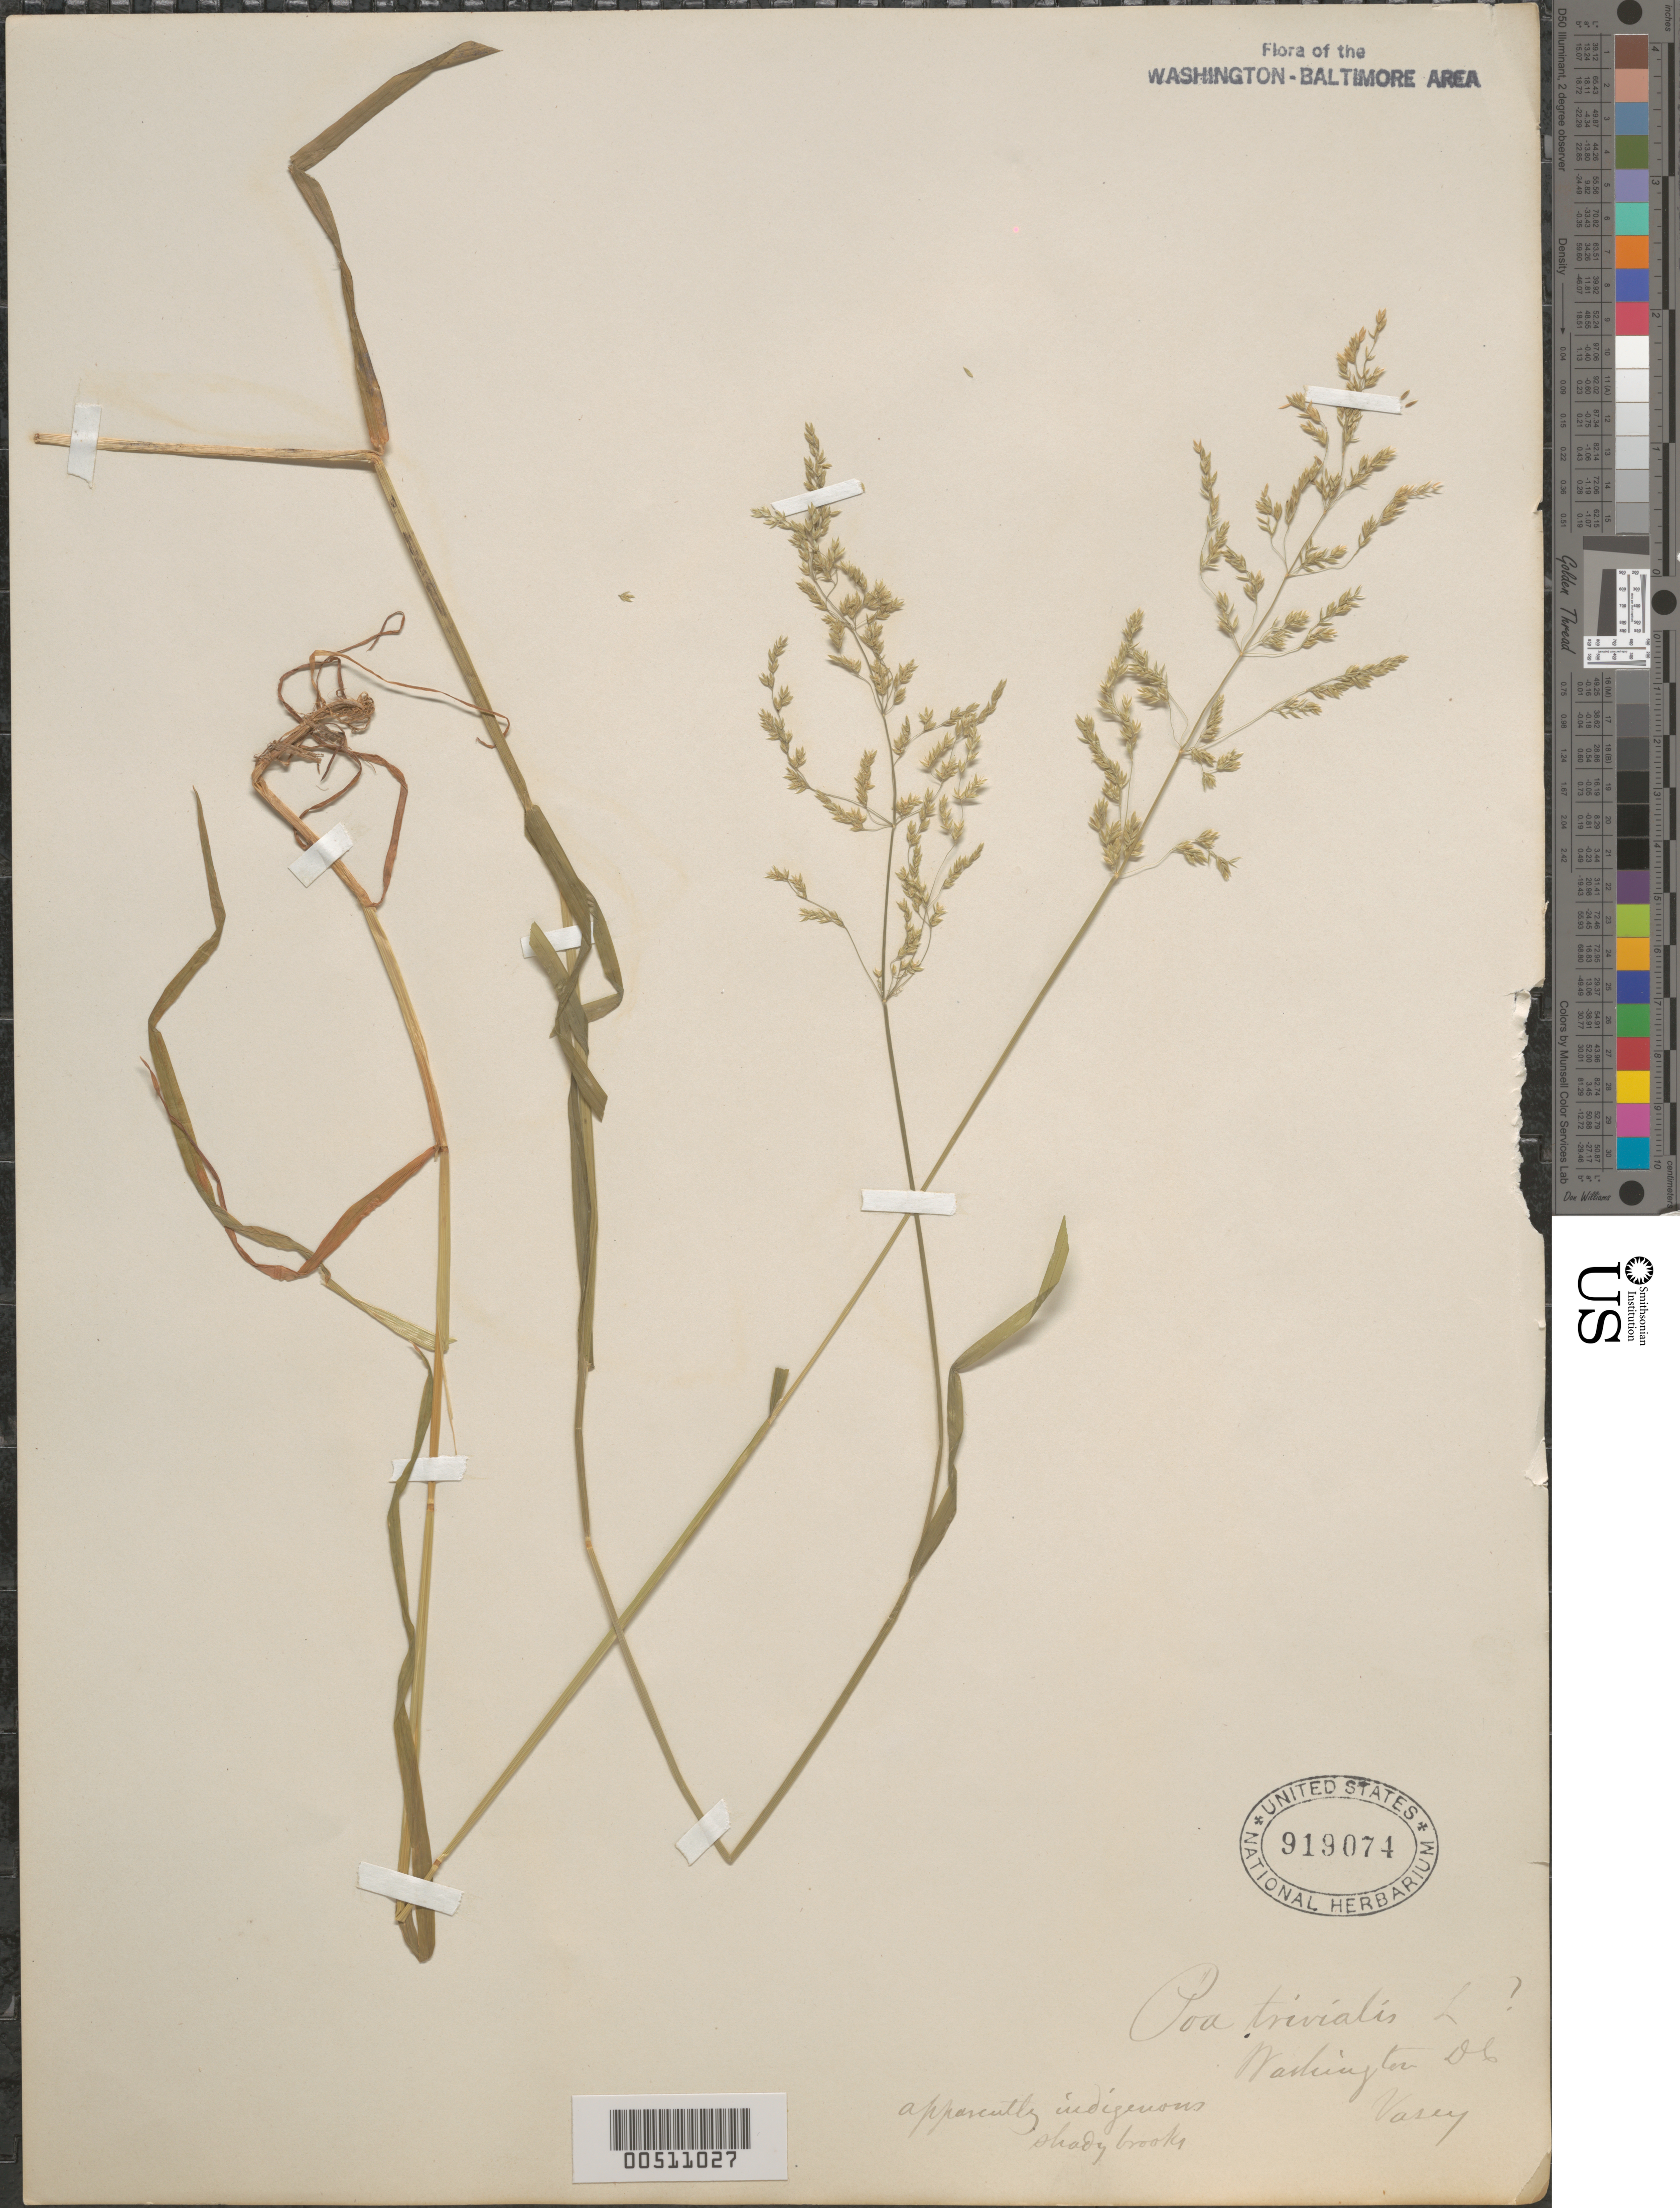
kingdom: Plantae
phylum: Tracheophyta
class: Liliopsida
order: Poales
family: Poaceae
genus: Poa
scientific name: Poa trivialis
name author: L.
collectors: G. Vasey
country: United States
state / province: District of Columbia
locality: Washington DC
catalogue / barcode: US 919074